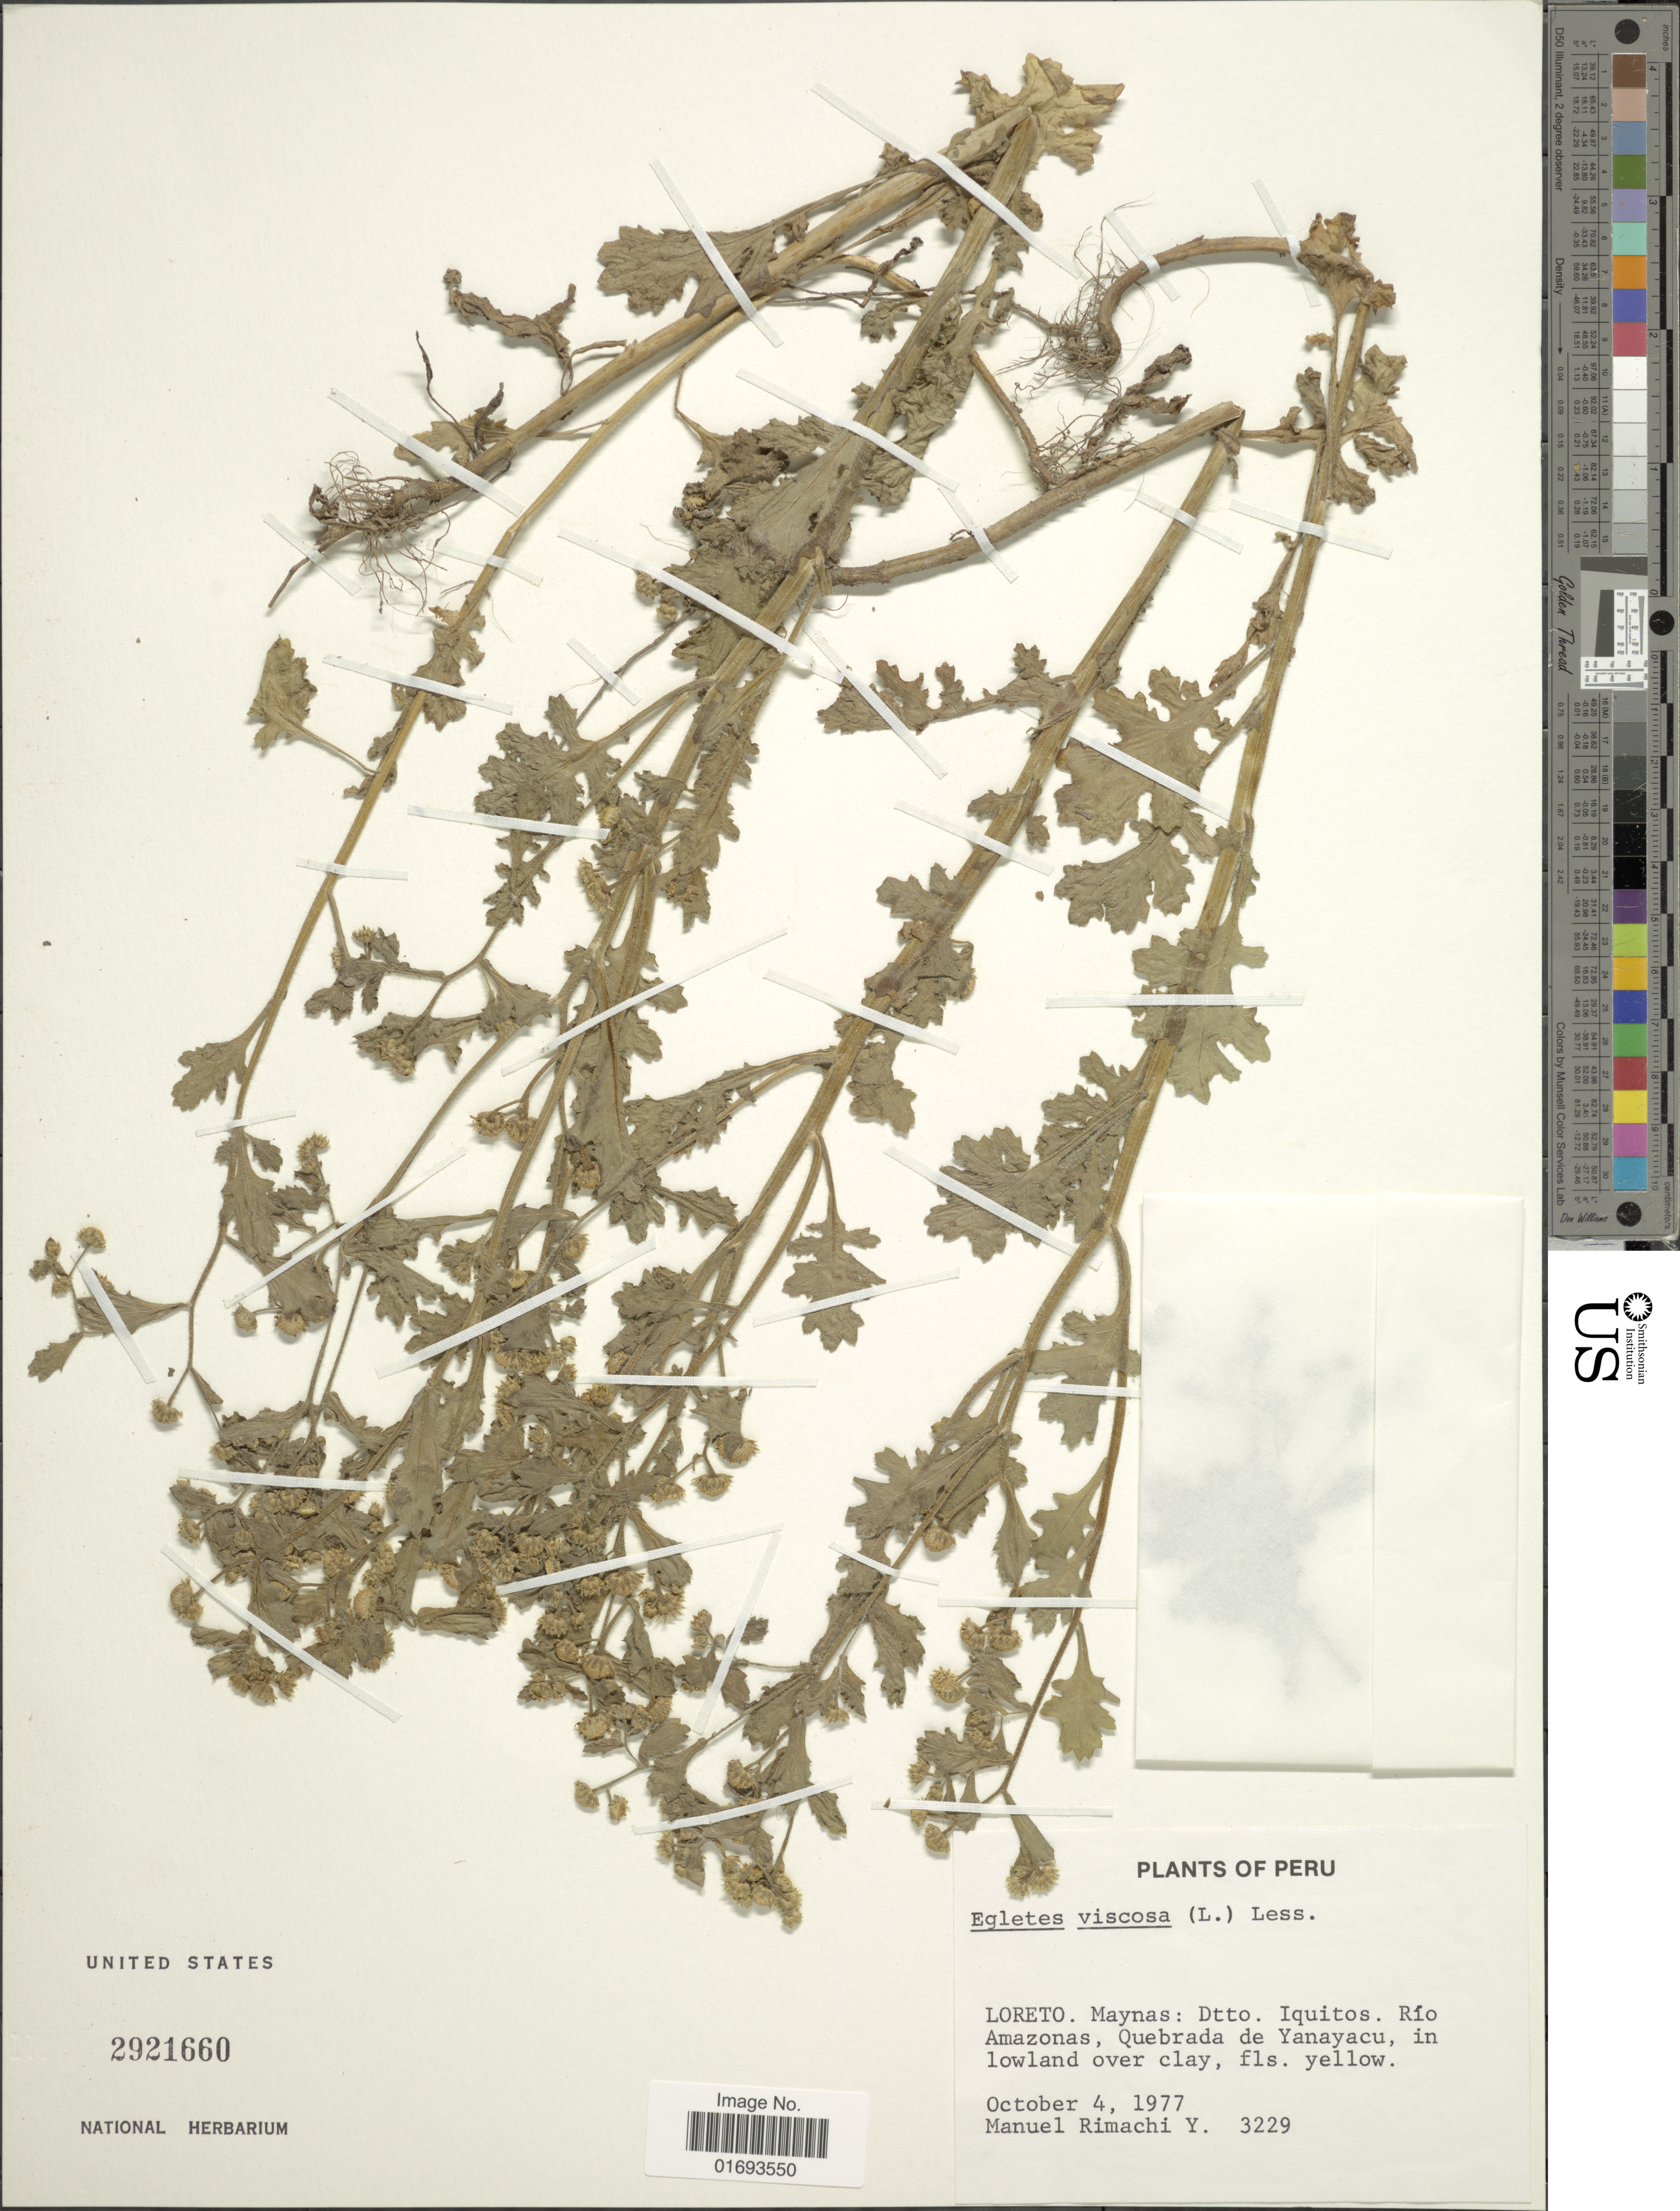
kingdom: Plantae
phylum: Tracheophyta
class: Magnoliopsida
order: Asterales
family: Asteraceae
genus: Egletes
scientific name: Egletes viscosa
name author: (L.) Less.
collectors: M. Rimachi Y.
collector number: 3229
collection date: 1977-10-04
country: Peru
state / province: Loreto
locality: Peru. Loreto. Maynas: Dtto. iquitos. Rio Amazonas, Quebrada de Yanayacu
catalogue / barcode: US 2921660